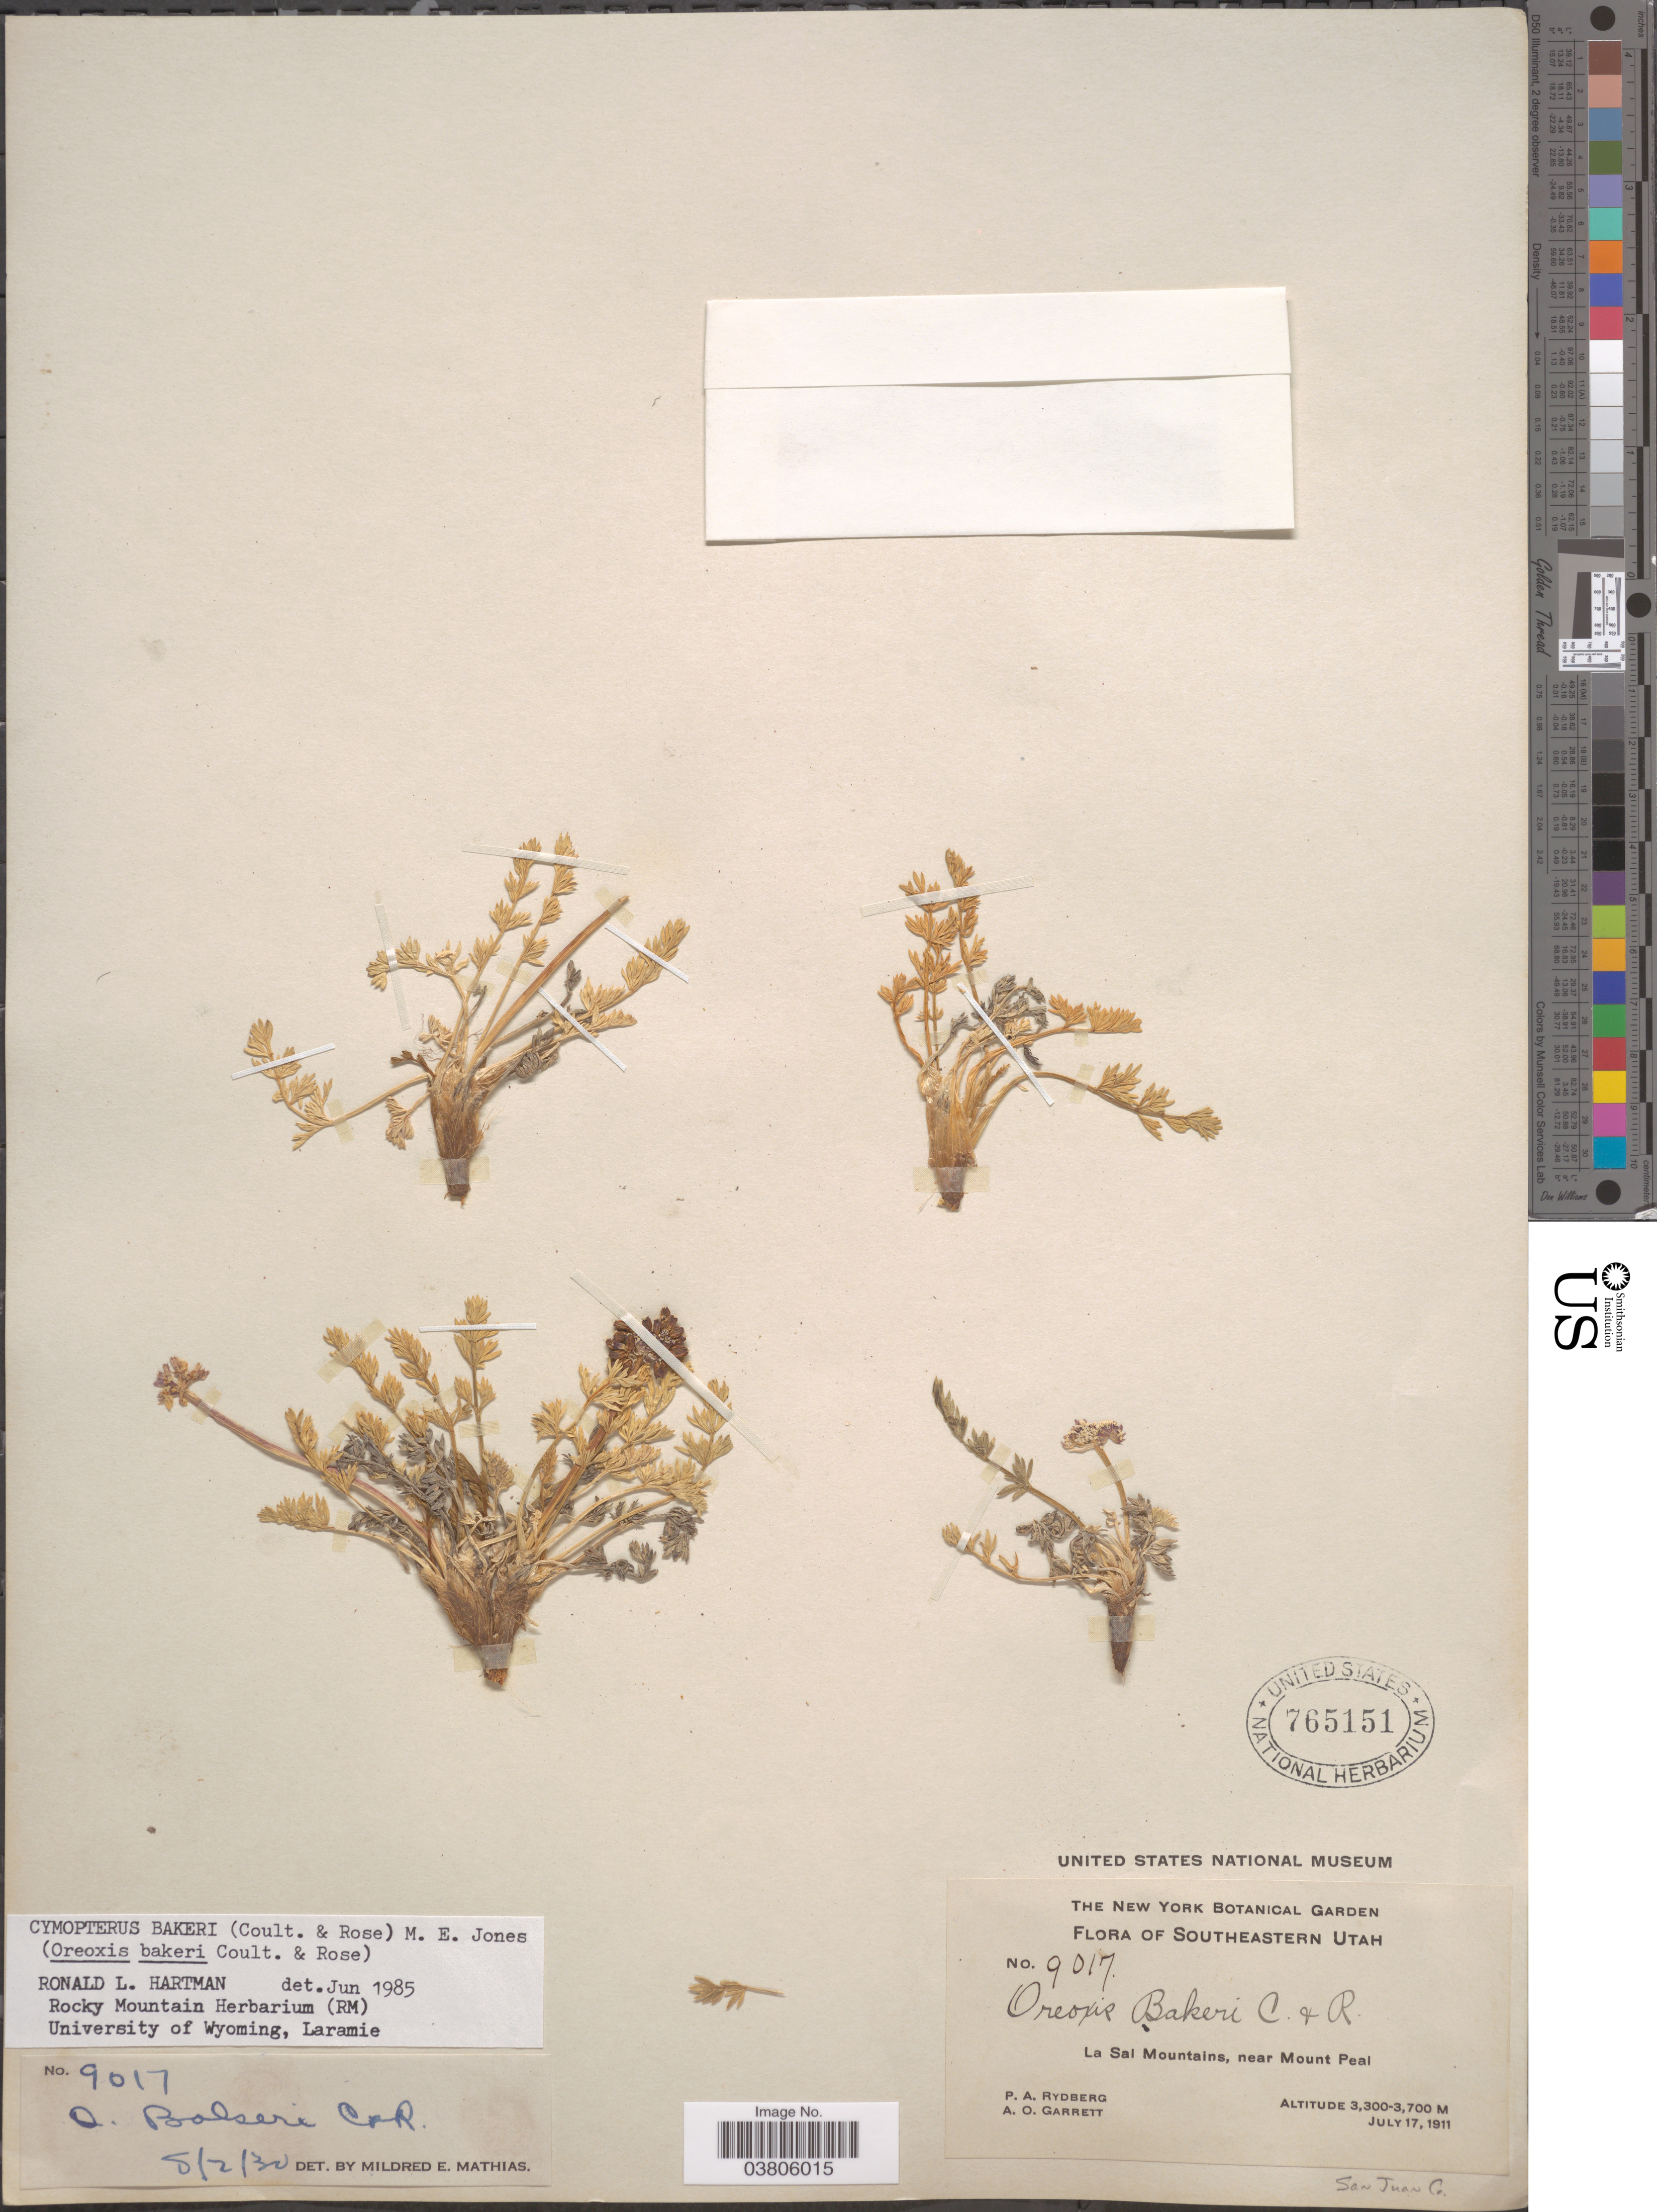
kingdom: Plantae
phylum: Tracheophyta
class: Magnoliopsida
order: Apiales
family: Apiaceae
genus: Cymopterus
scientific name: Cymopterus bakeri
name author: M.E. Jones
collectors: P. A. Rydberg & A. O. Garrett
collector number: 9017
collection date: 1911-07-17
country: United States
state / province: Utah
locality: Southeastern Utah. La Sal Mountains, near Mount Peal. San Juan Co.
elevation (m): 3300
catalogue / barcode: US 765151